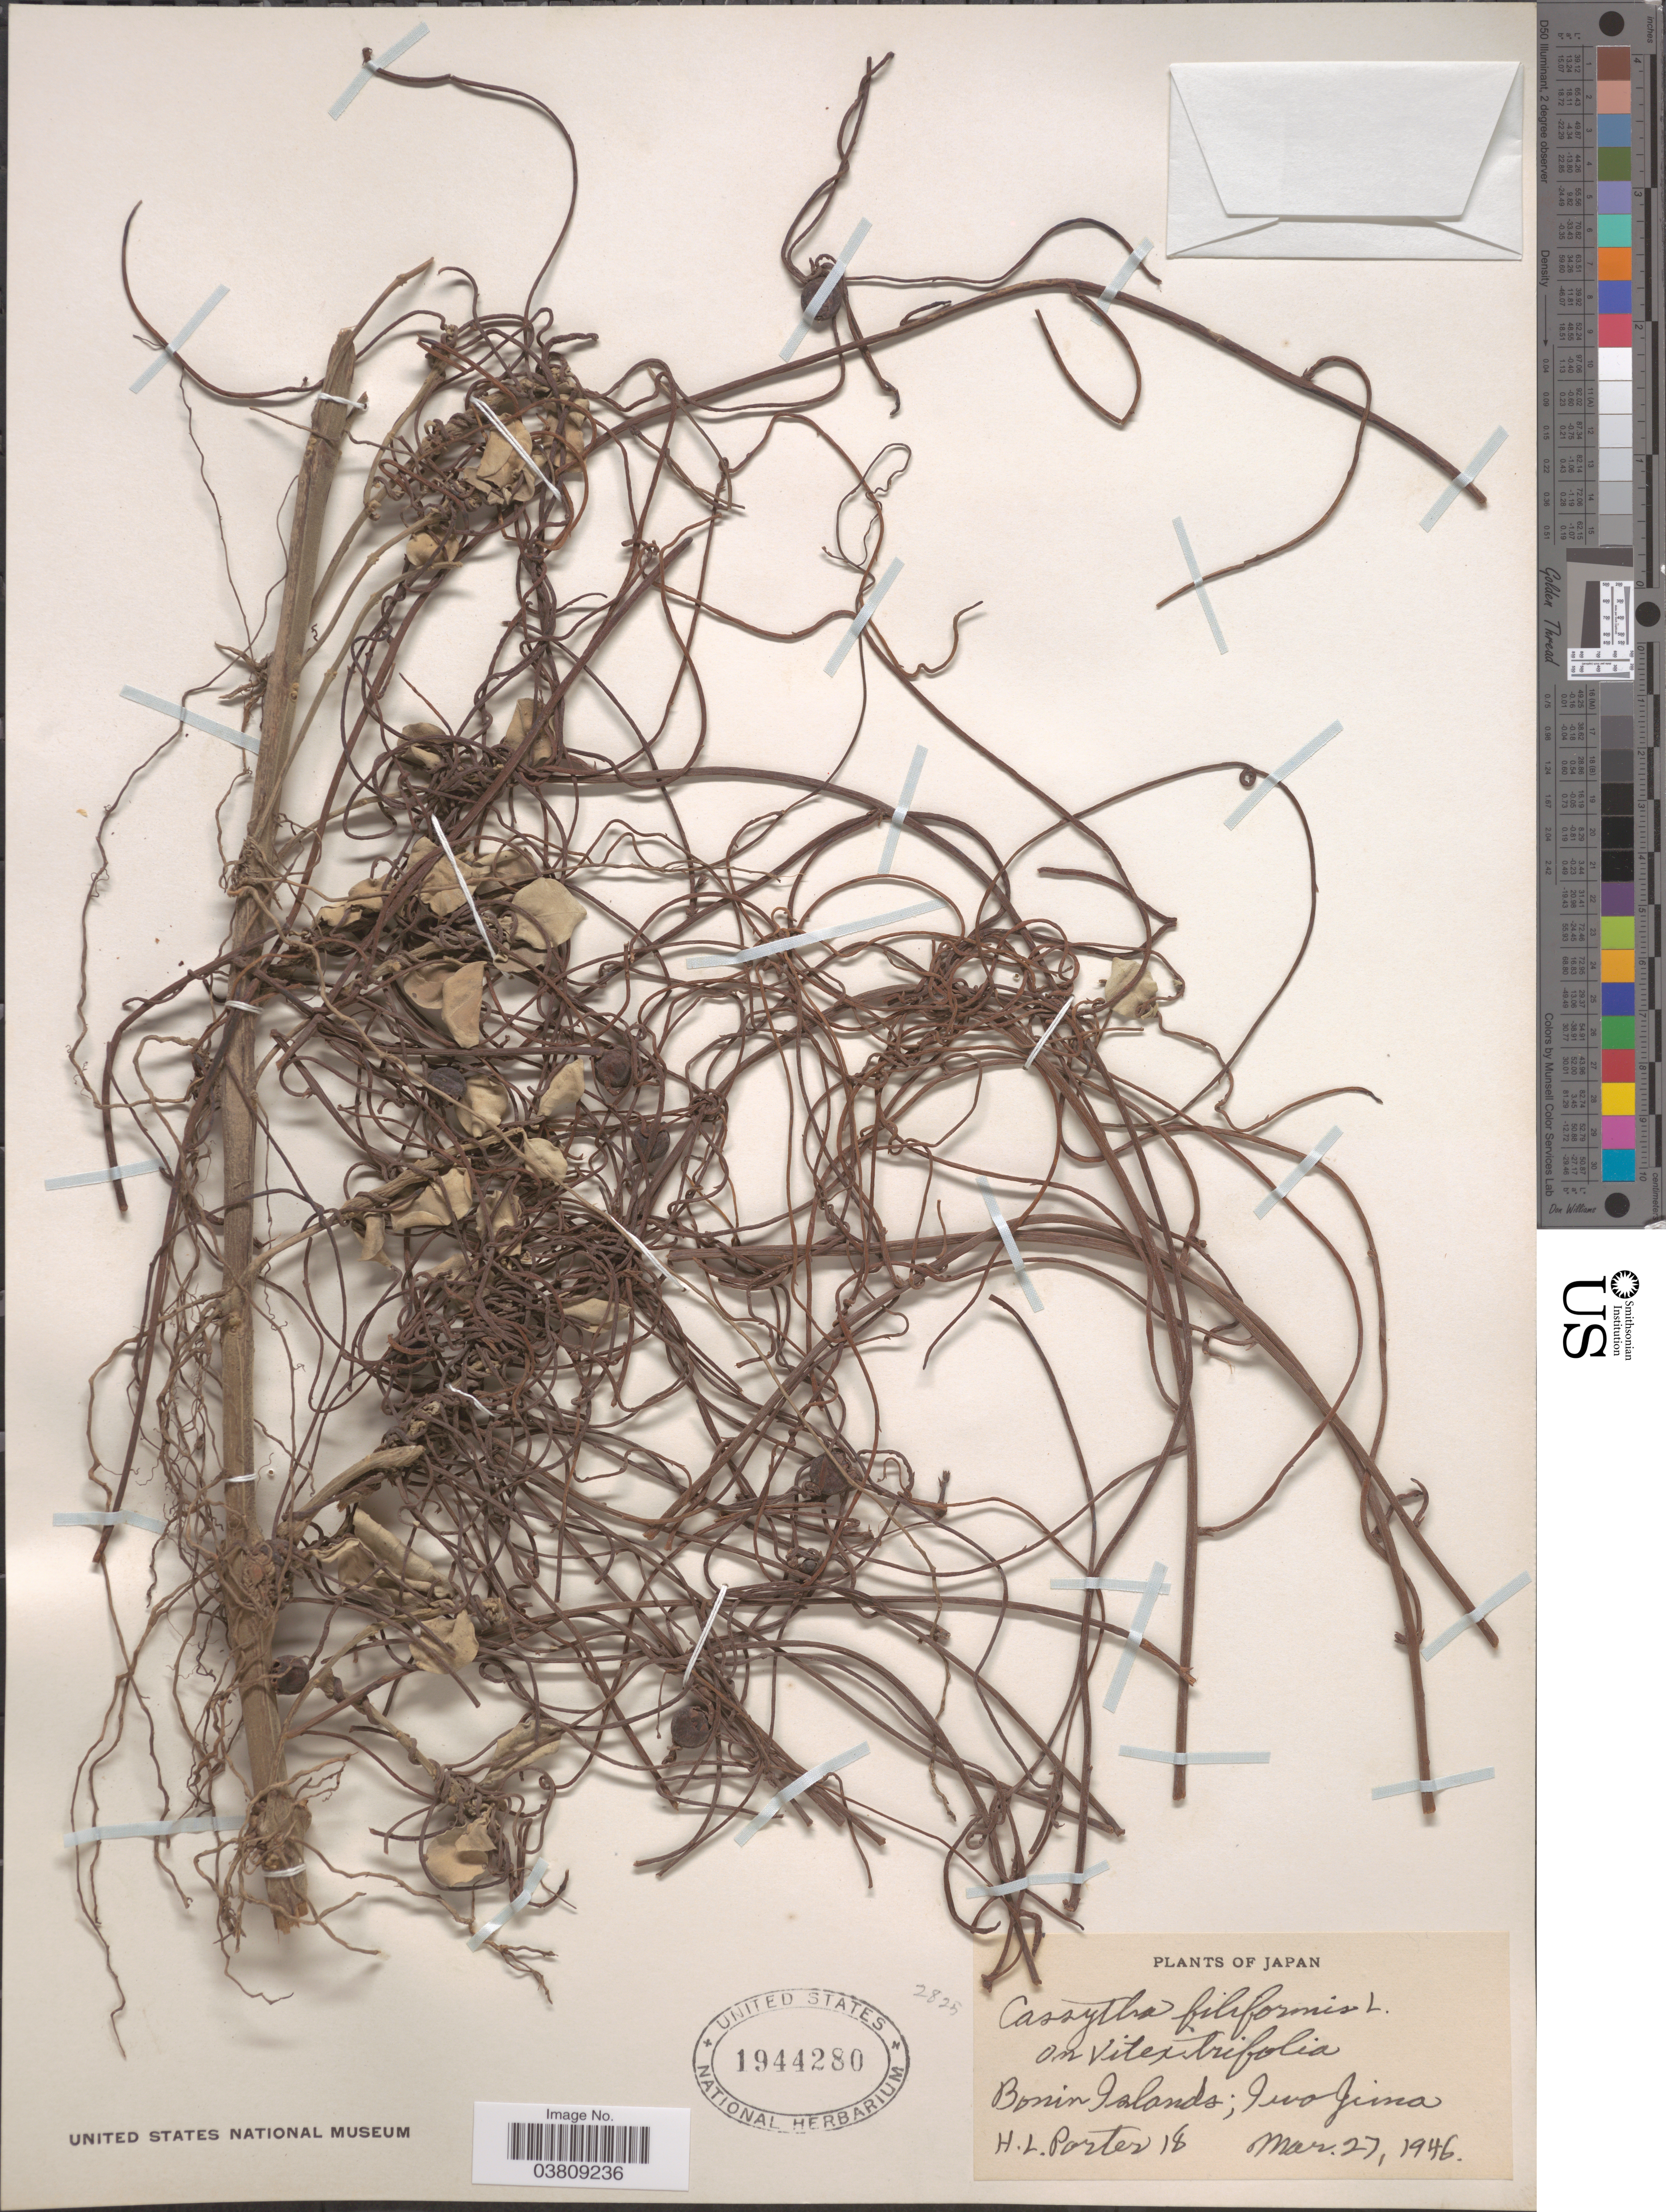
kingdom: Plantae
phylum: Tracheophyta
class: Magnoliopsida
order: Laurales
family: Lauraceae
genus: Cassytha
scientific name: Cassytha filiformis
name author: L.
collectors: H. L. Porter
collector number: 18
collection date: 1946-03-27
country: Japan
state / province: Tokyo, Federal City of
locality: Bonin Islands, Iwo Jima.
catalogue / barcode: US 1944280